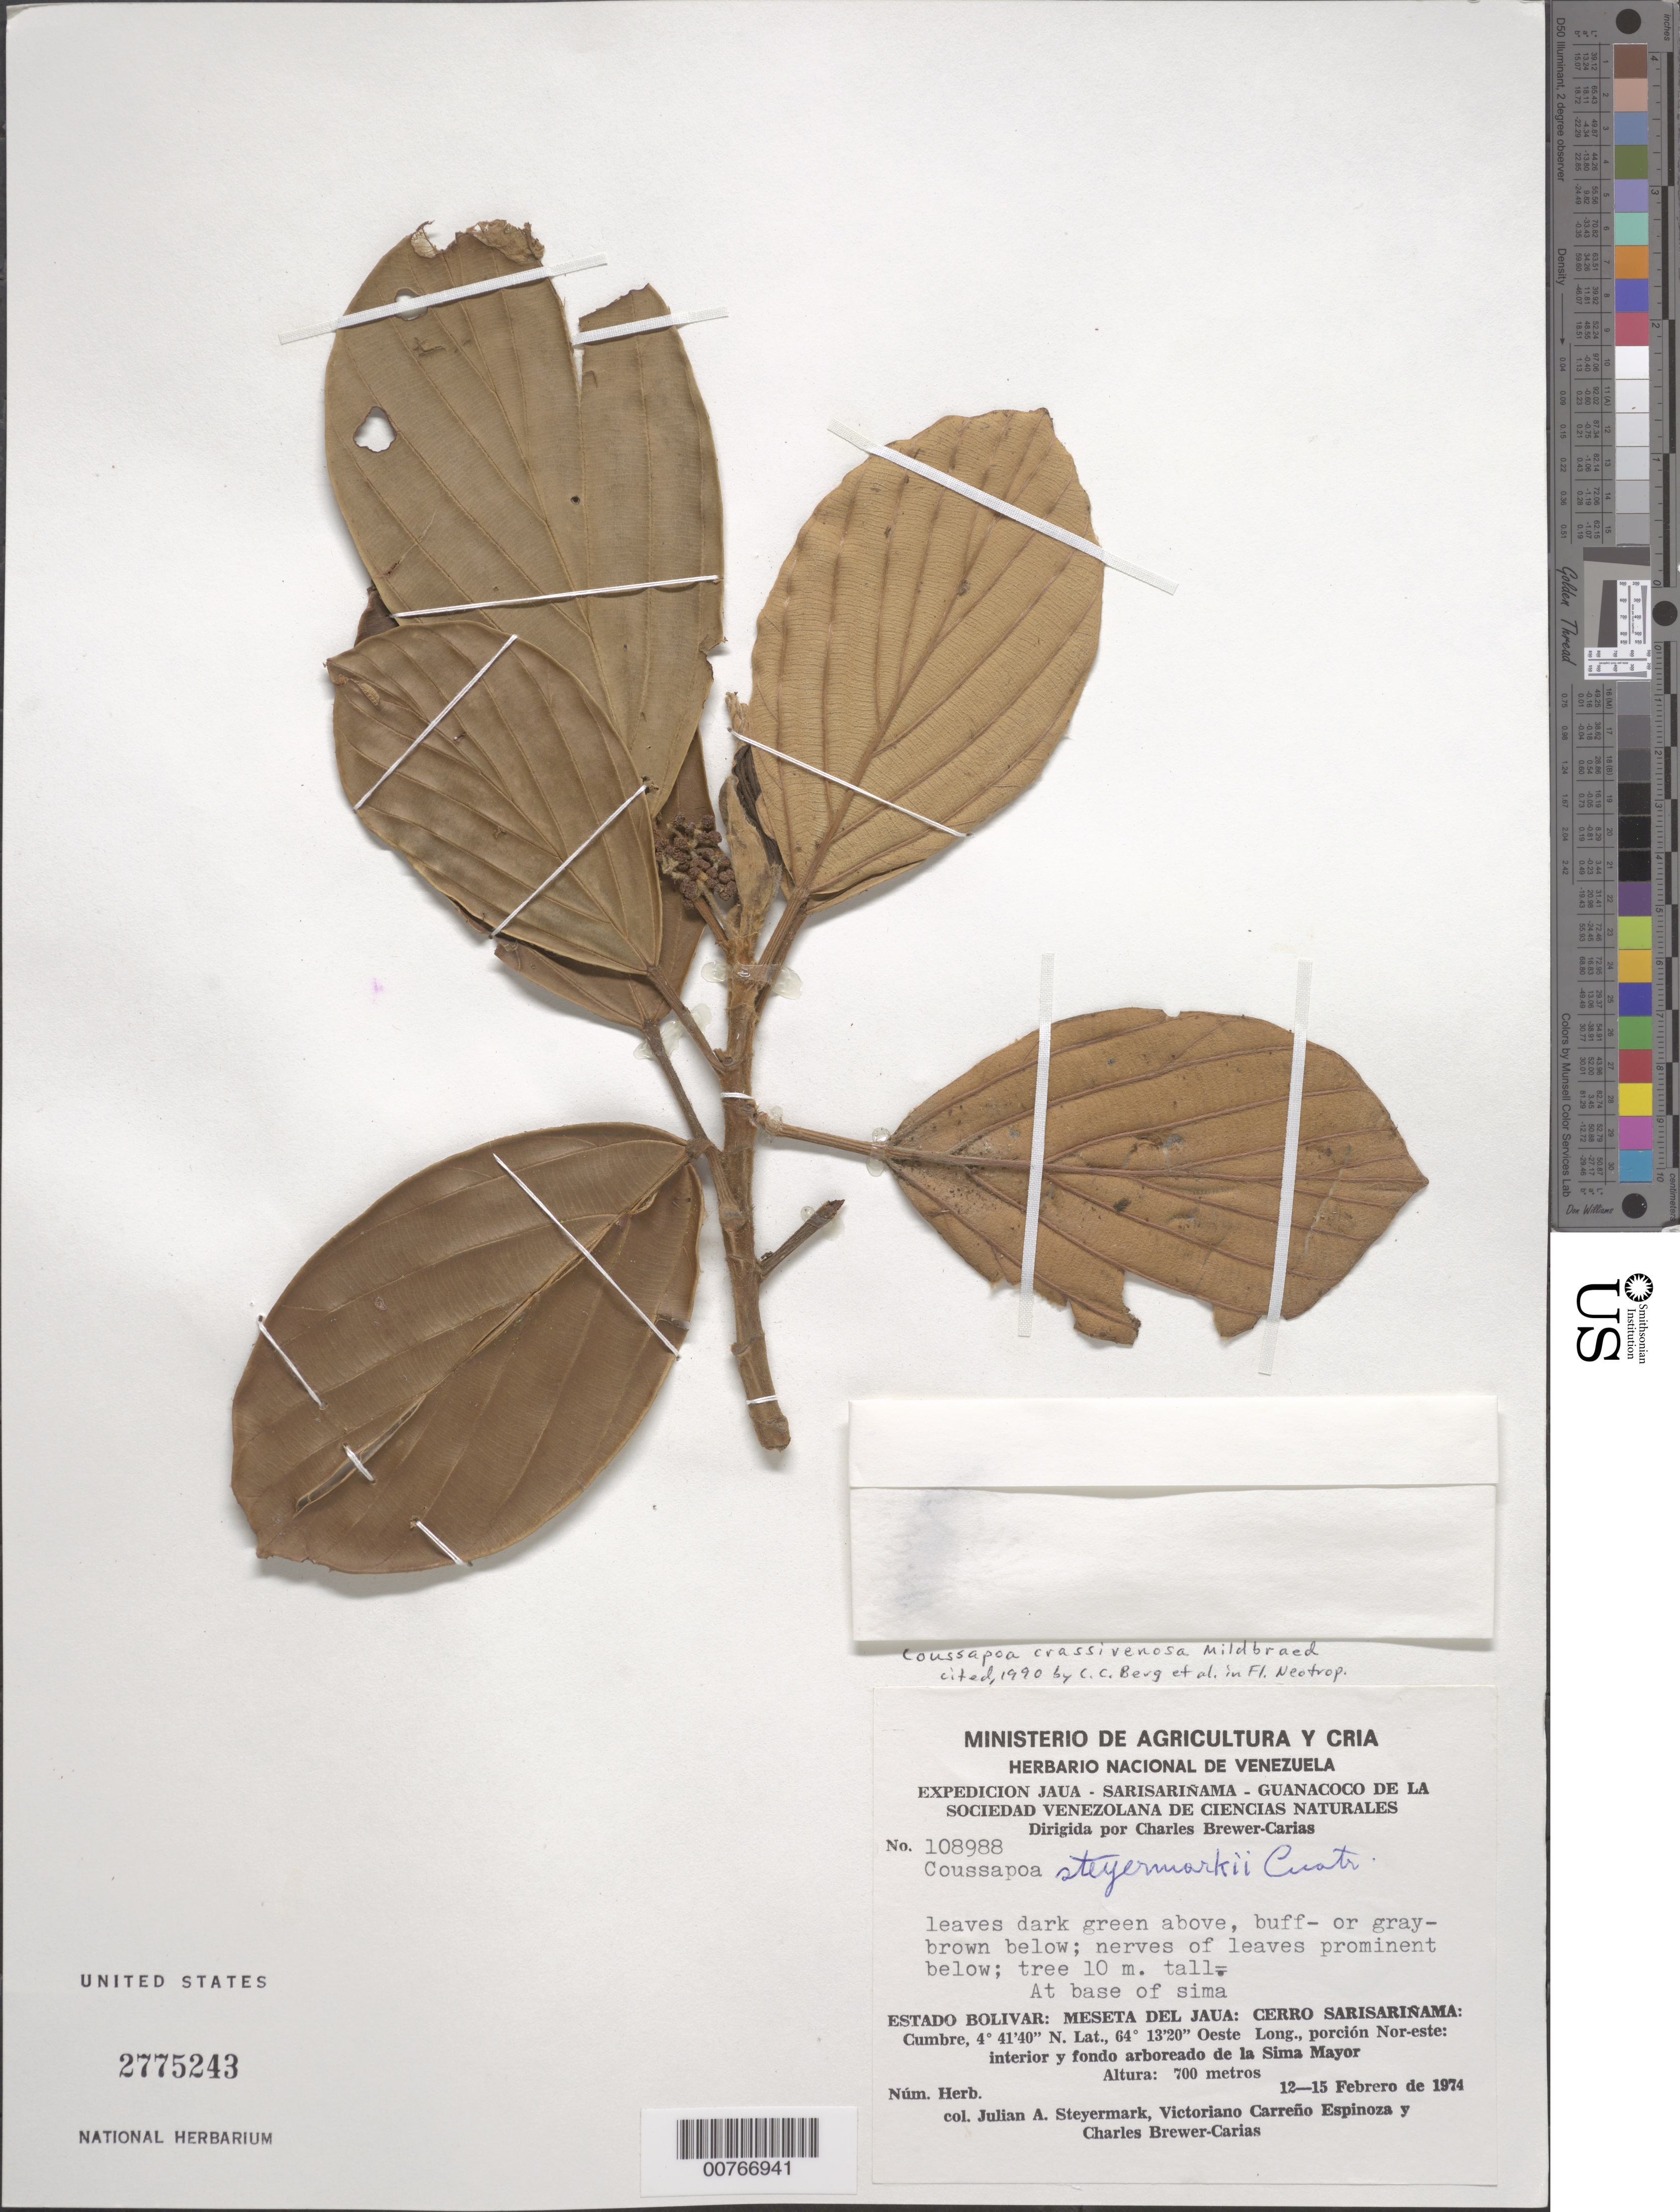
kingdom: Plantae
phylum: Tracheophyta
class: Magnoliopsida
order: Rosales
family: Urticaceae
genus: Coussapoa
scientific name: Coussapoa crassivenosa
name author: Mildbr.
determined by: Berg, C. C.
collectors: J. Steyermark, V. Carreño E. & C. Brewer-Carias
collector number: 108988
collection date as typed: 12-Feb-74 to 15-Feb-74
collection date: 1974-02-12/1974-02-15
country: Venezuela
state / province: Bolívar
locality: Meseta del Jaua: Cerro Sarisariñama; interíor y fondo arboreando de la Sima Mayor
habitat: Cumbre; at base of sima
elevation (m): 700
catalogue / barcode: US 2775243